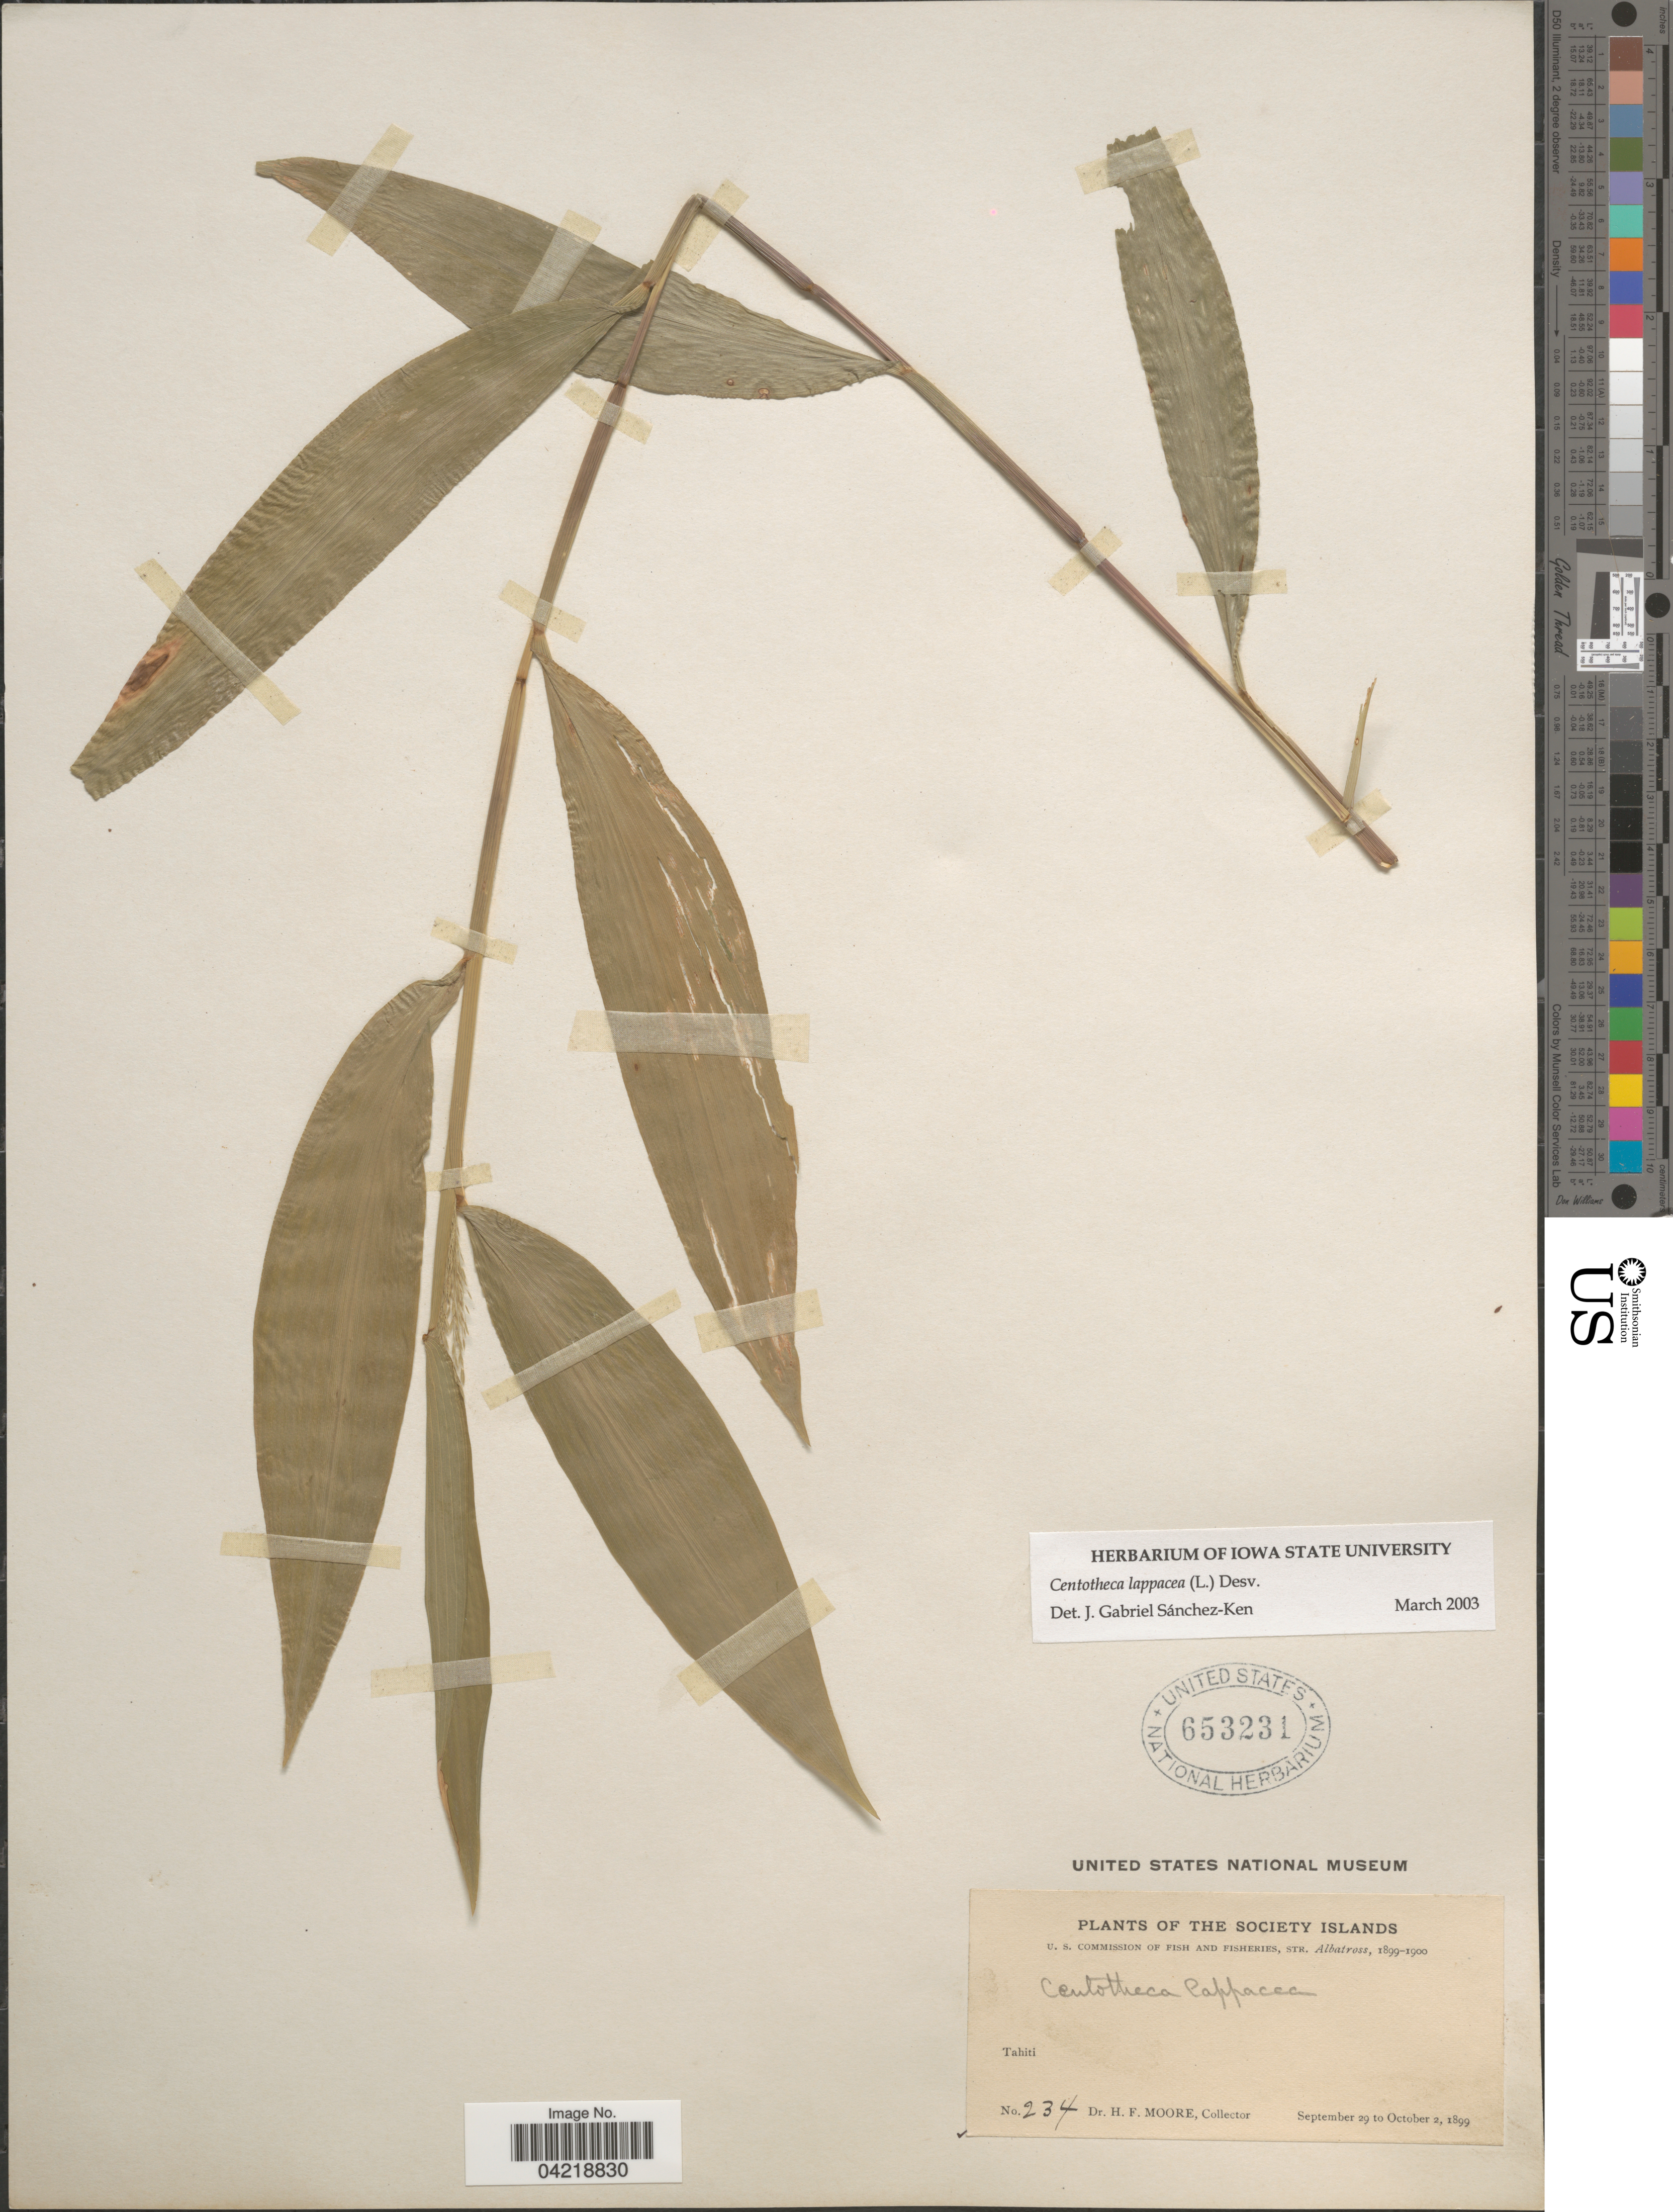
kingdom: Plantae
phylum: Tracheophyta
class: Liliopsida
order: Poales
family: Poaceae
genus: Centotheca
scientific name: Centotheca lappacea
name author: (L.) Desv.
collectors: H. F. Moore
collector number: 234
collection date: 1899-09-29/1899-10-02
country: French Polynesia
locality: The Society Islands. Tahiti.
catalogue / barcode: US 653231